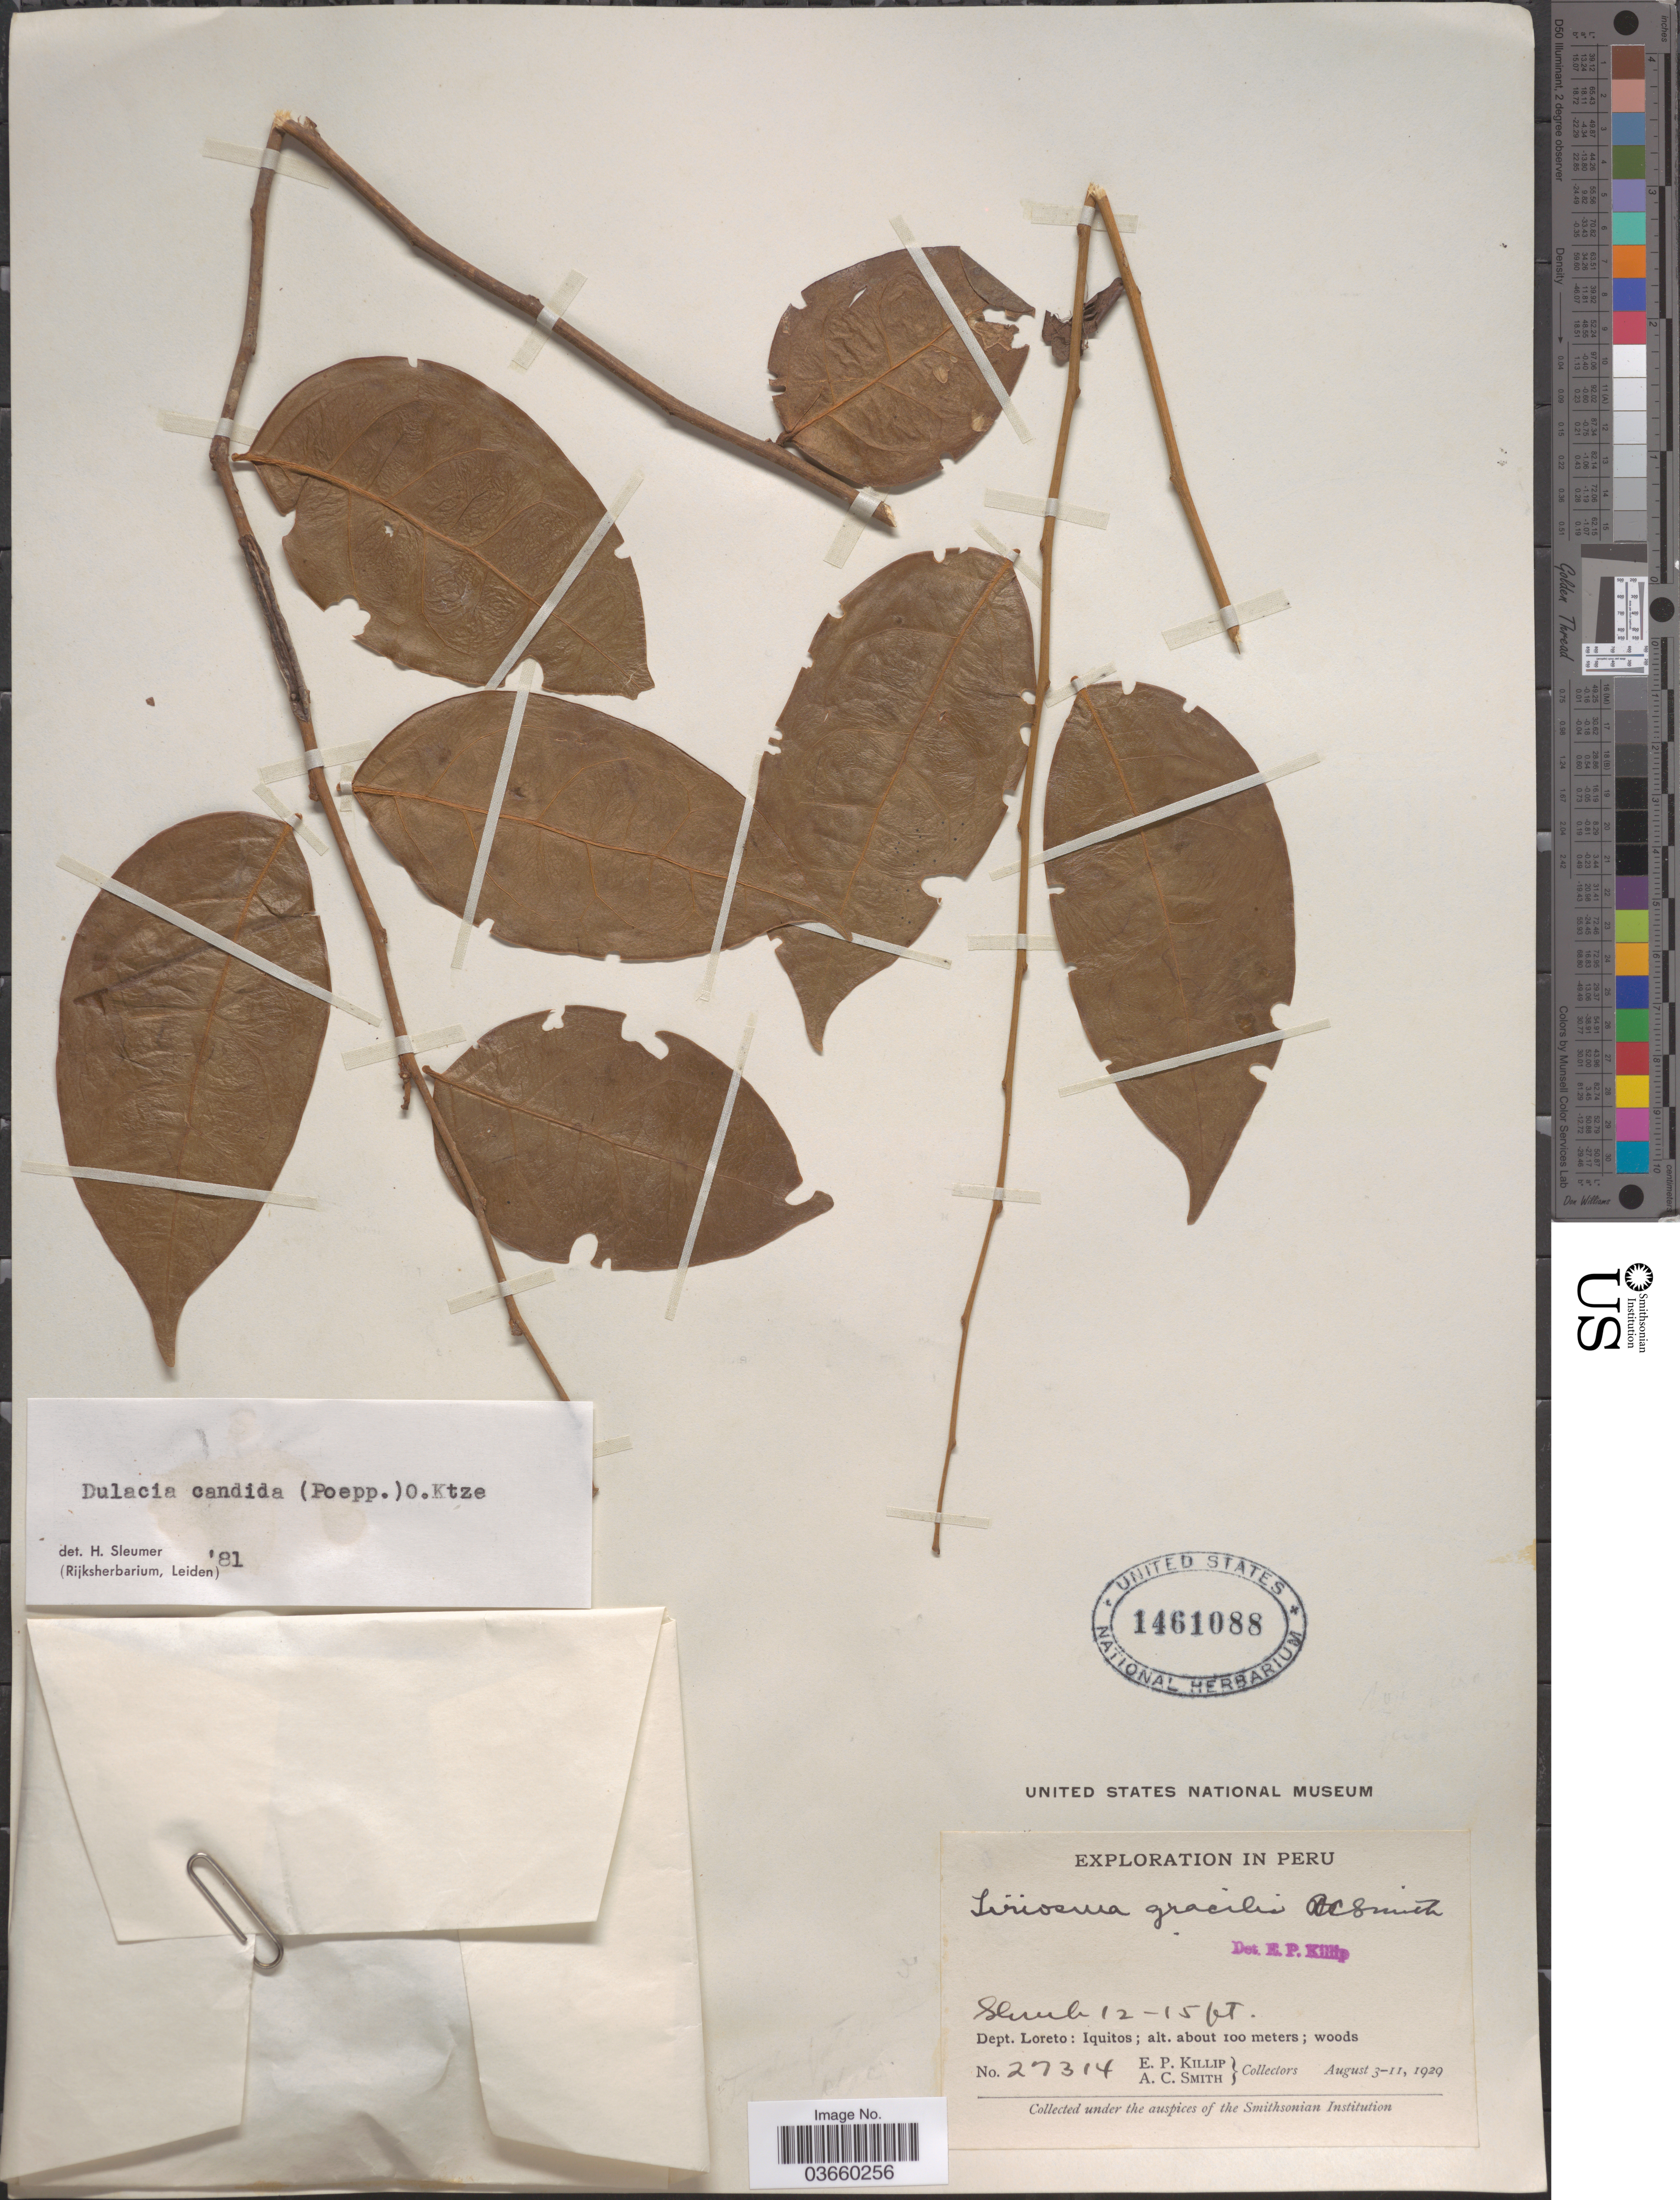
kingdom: Plantae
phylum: Tracheophyta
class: Magnoliopsida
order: Santalales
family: Olacaceae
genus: Dulacia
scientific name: Dulacia candida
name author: (Poepp.) Kuntze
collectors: E. P. Killip & A. C. Smith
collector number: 27314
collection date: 1929-08-03/1929-08-11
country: Peru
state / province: Loreto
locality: Dept. Loreto: Iquitos.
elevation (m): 100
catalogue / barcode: US 1461088